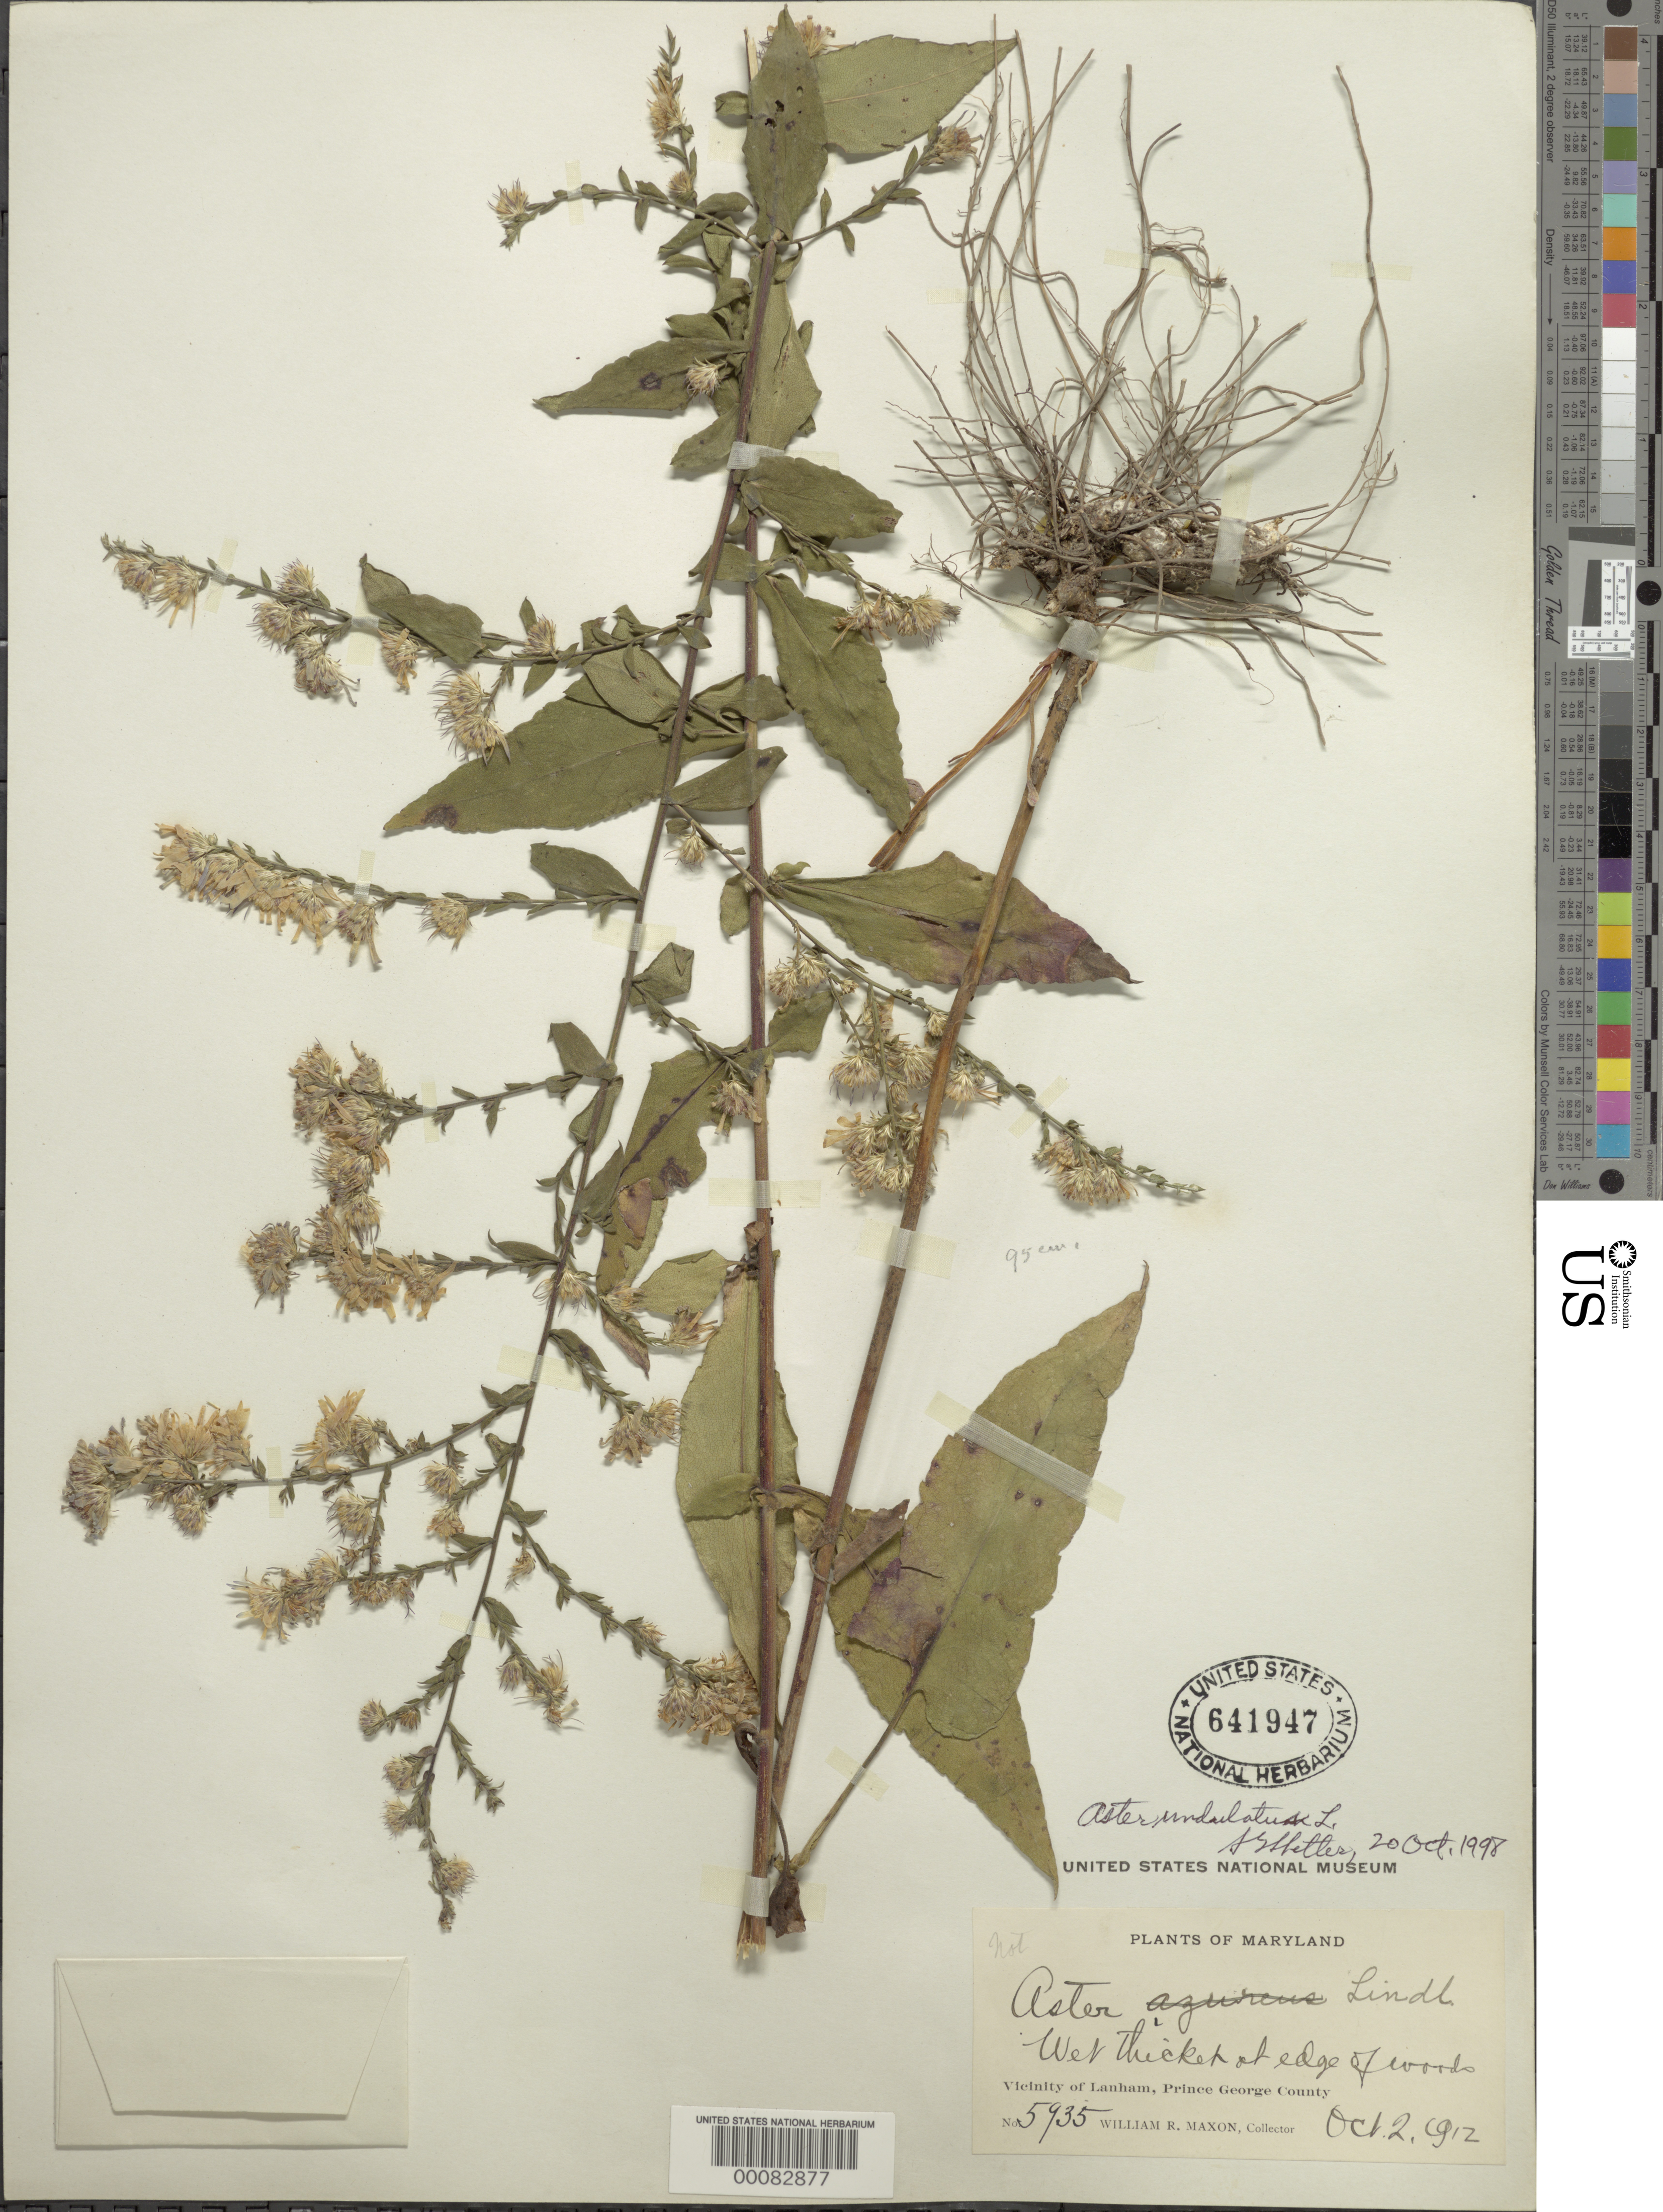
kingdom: Plantae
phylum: Tracheophyta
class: Magnoliopsida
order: Asterales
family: Asteraceae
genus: Symphyotrichum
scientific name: Symphyotrichum undulatum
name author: (L.) G.L. Nesom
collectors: W. R. Maxon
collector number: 5935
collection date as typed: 02 Oct 1912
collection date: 1912-10-02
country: United States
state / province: Maryland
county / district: Prince George's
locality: Lanham vicinity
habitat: Wet thicket at edge of woods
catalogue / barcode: US 641947